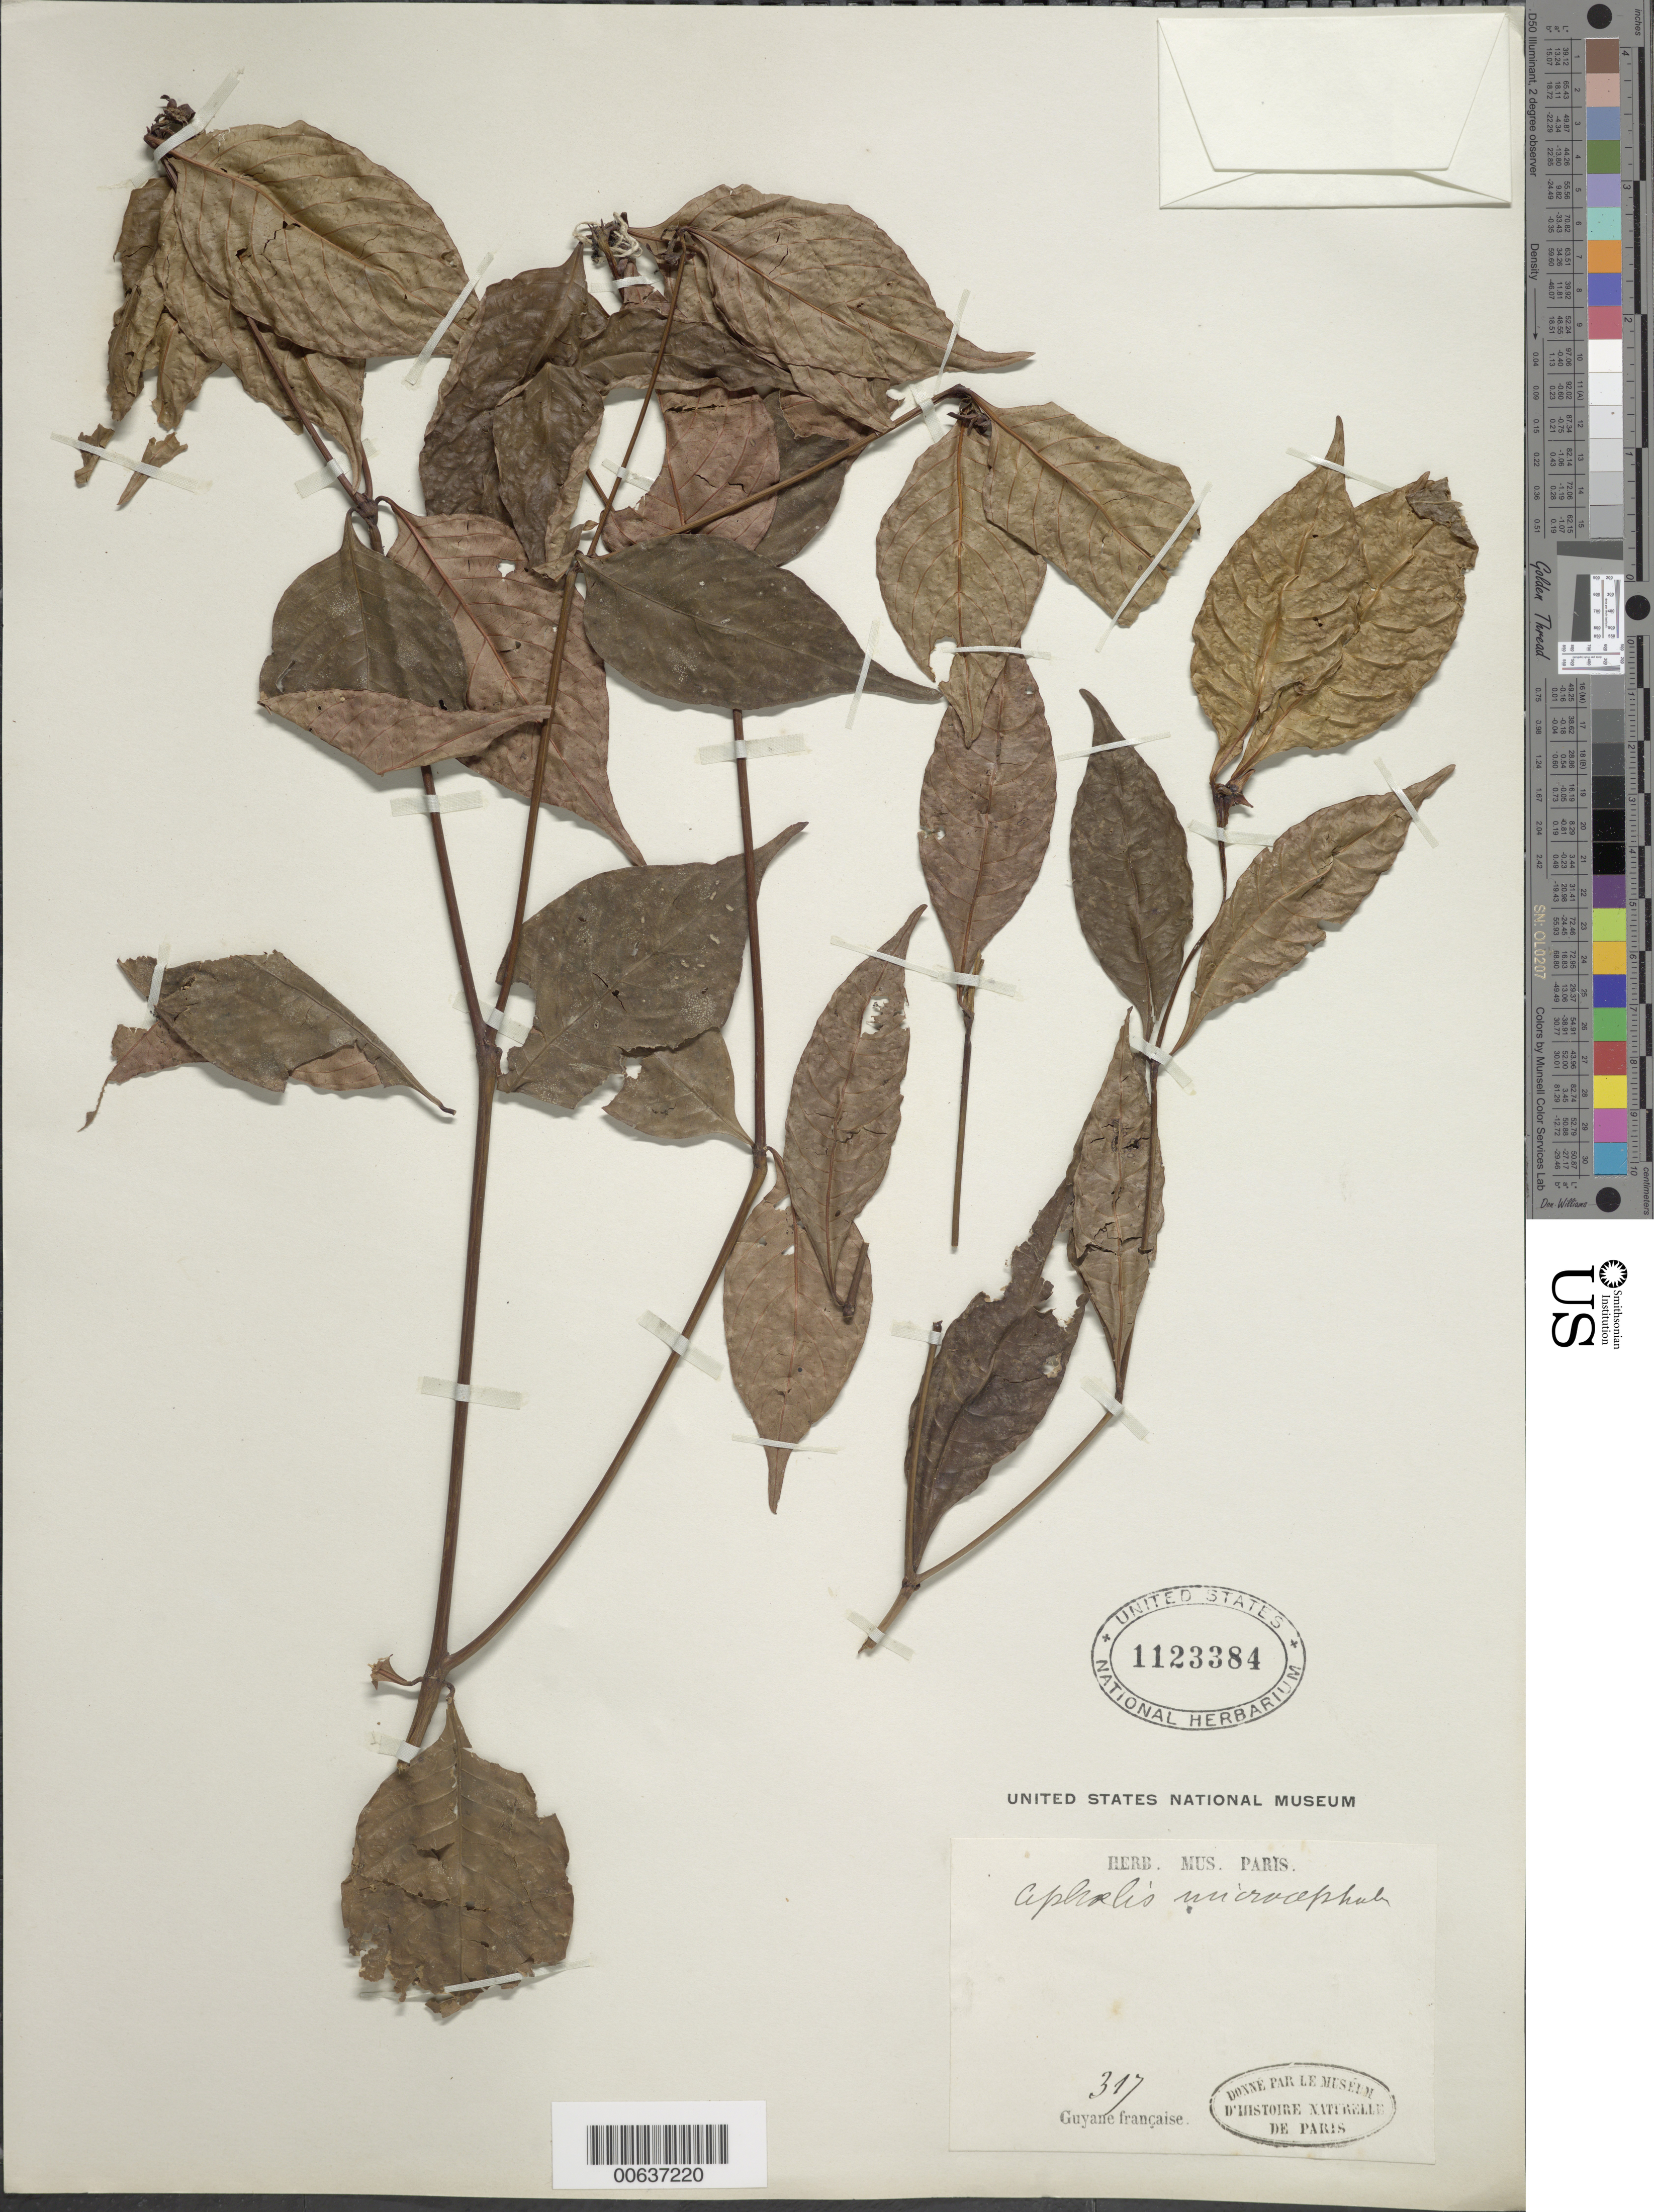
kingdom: Plantae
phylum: Tracheophyta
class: Magnoliopsida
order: Gentianales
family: Rubiaceae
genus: Palicourea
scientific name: Palicourea hoffmannseggiana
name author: (Roem. & Schult.) Borhidi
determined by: Kirkbride, J. H., Jr.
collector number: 317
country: French Guiana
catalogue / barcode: US 1123384